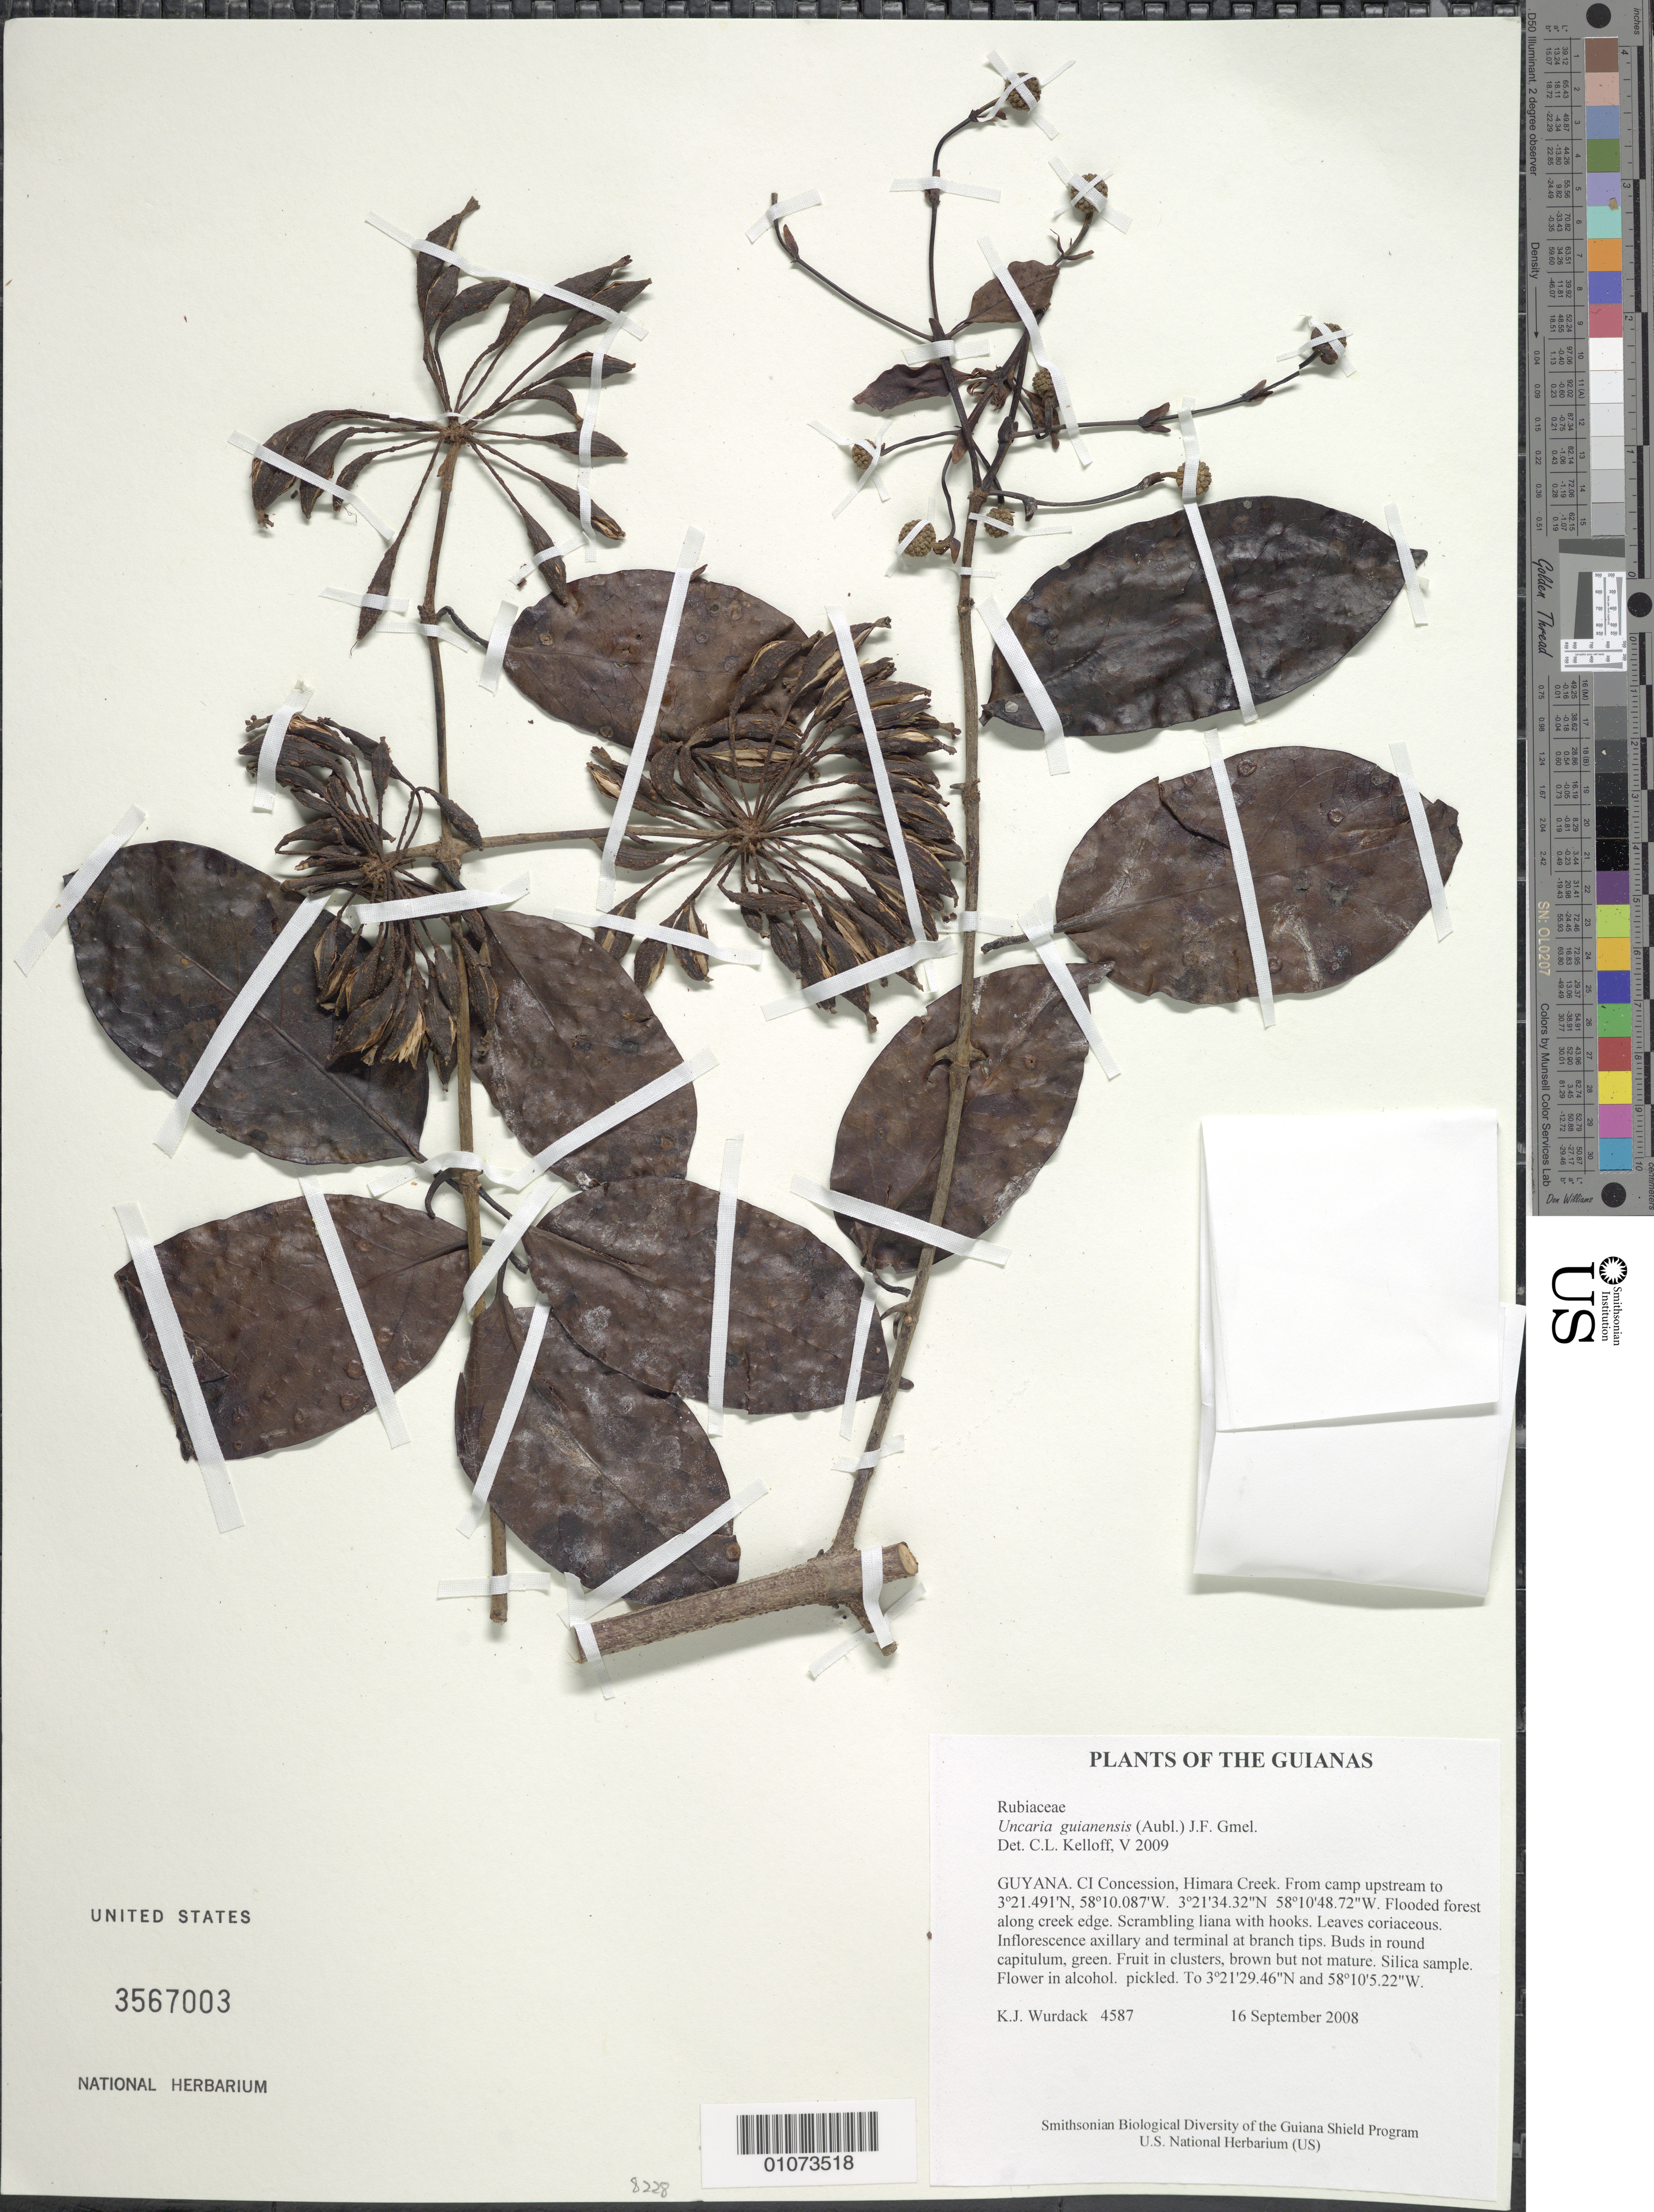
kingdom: Plantae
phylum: Tracheophyta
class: Magnoliopsida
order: Gentianales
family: Rubiaceae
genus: Uncaria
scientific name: Uncaria guianensis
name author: (Aubl.) J.F. Gmel.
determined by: Kelloff, Carol L., (US), Smithsonian Institution - National Museum of Natural History (UNITED STATES)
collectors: K. Wurdack, K. M. Redden, A. Rodriguez, C. Perry, P. Ragnauth, N. John, H. James & H. Simon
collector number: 4587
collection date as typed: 16 September 2008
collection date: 2008-09-16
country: Guyana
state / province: U. Takutu-U. Essequibo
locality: CI Concession, Himara Creek. From camp upstream to 3º21.491'N, 58º10.087'W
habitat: Flooded forest along creek edge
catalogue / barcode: US 3567003